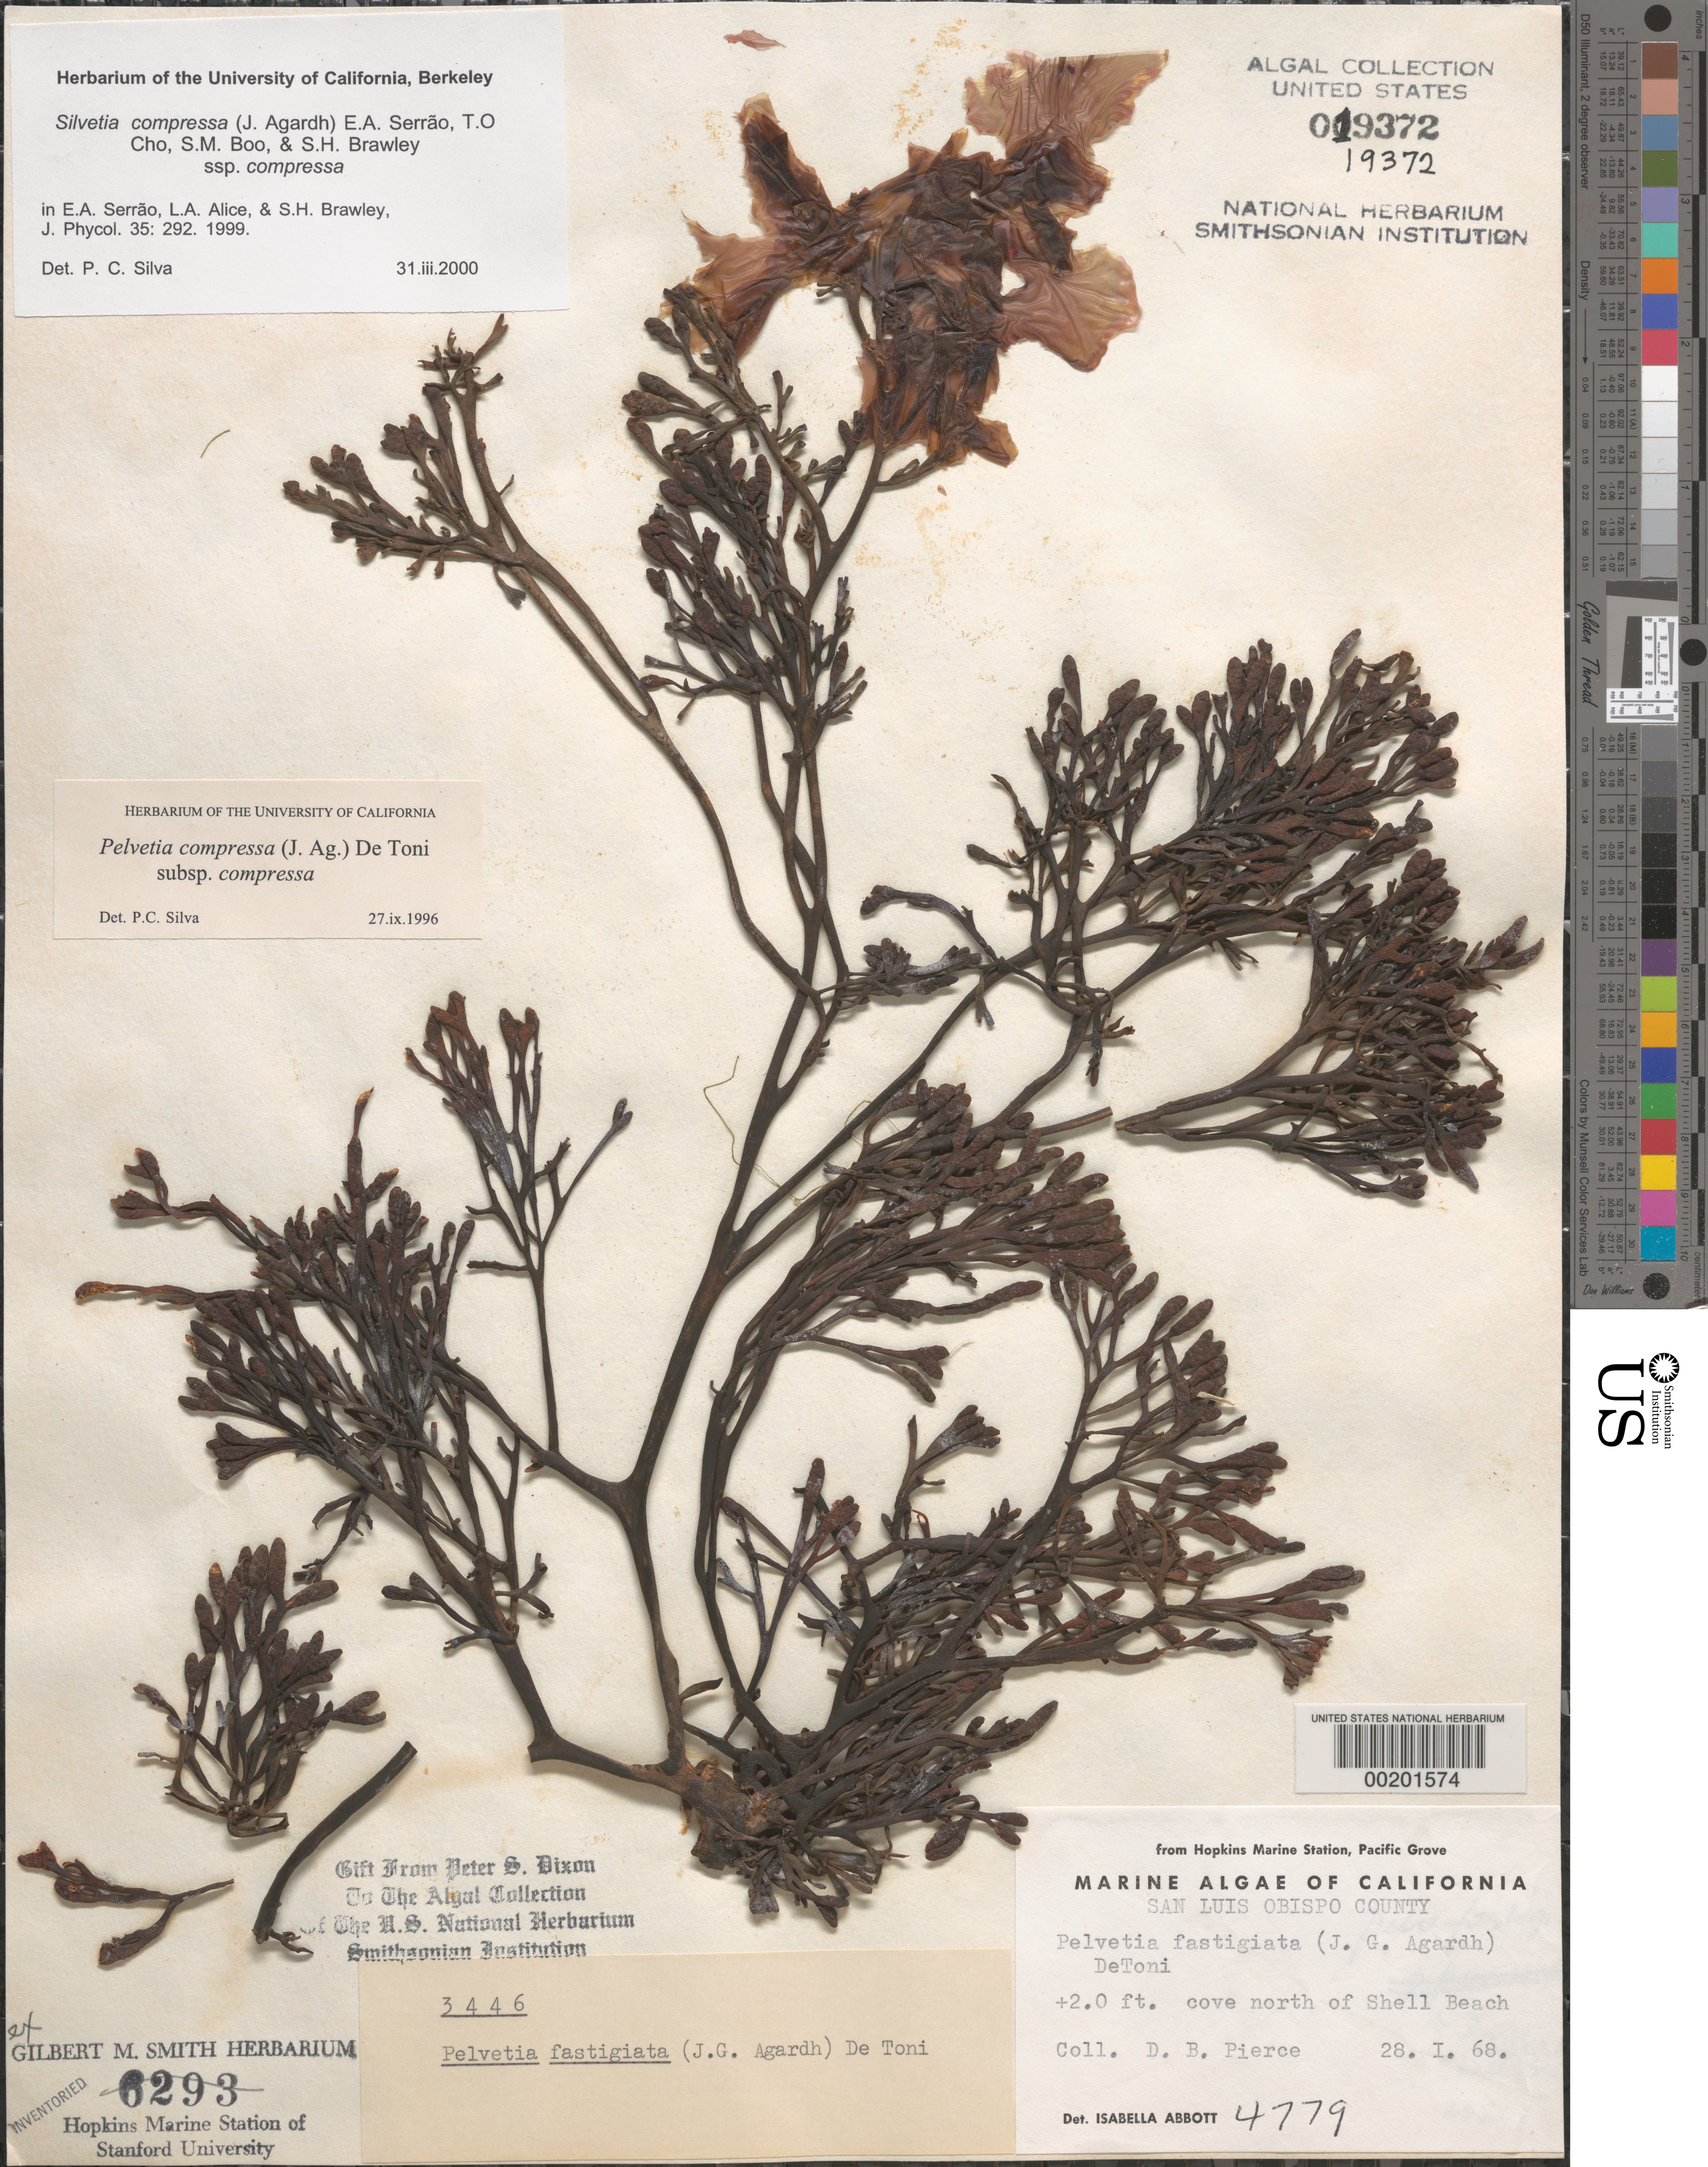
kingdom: Chromista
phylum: Ochrophyta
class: Phaeophyceae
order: Fucales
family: Fucaceae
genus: Silvetia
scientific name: Silvetia compressa subsp. compressa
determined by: Silva, P. C.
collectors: D. Pierce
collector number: IAA 4779 & PSD 3446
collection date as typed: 28 Jan 1968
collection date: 1968-01-28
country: United States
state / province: California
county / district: San Luis Obispo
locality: Cove north of Shell Beach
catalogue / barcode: US 19372